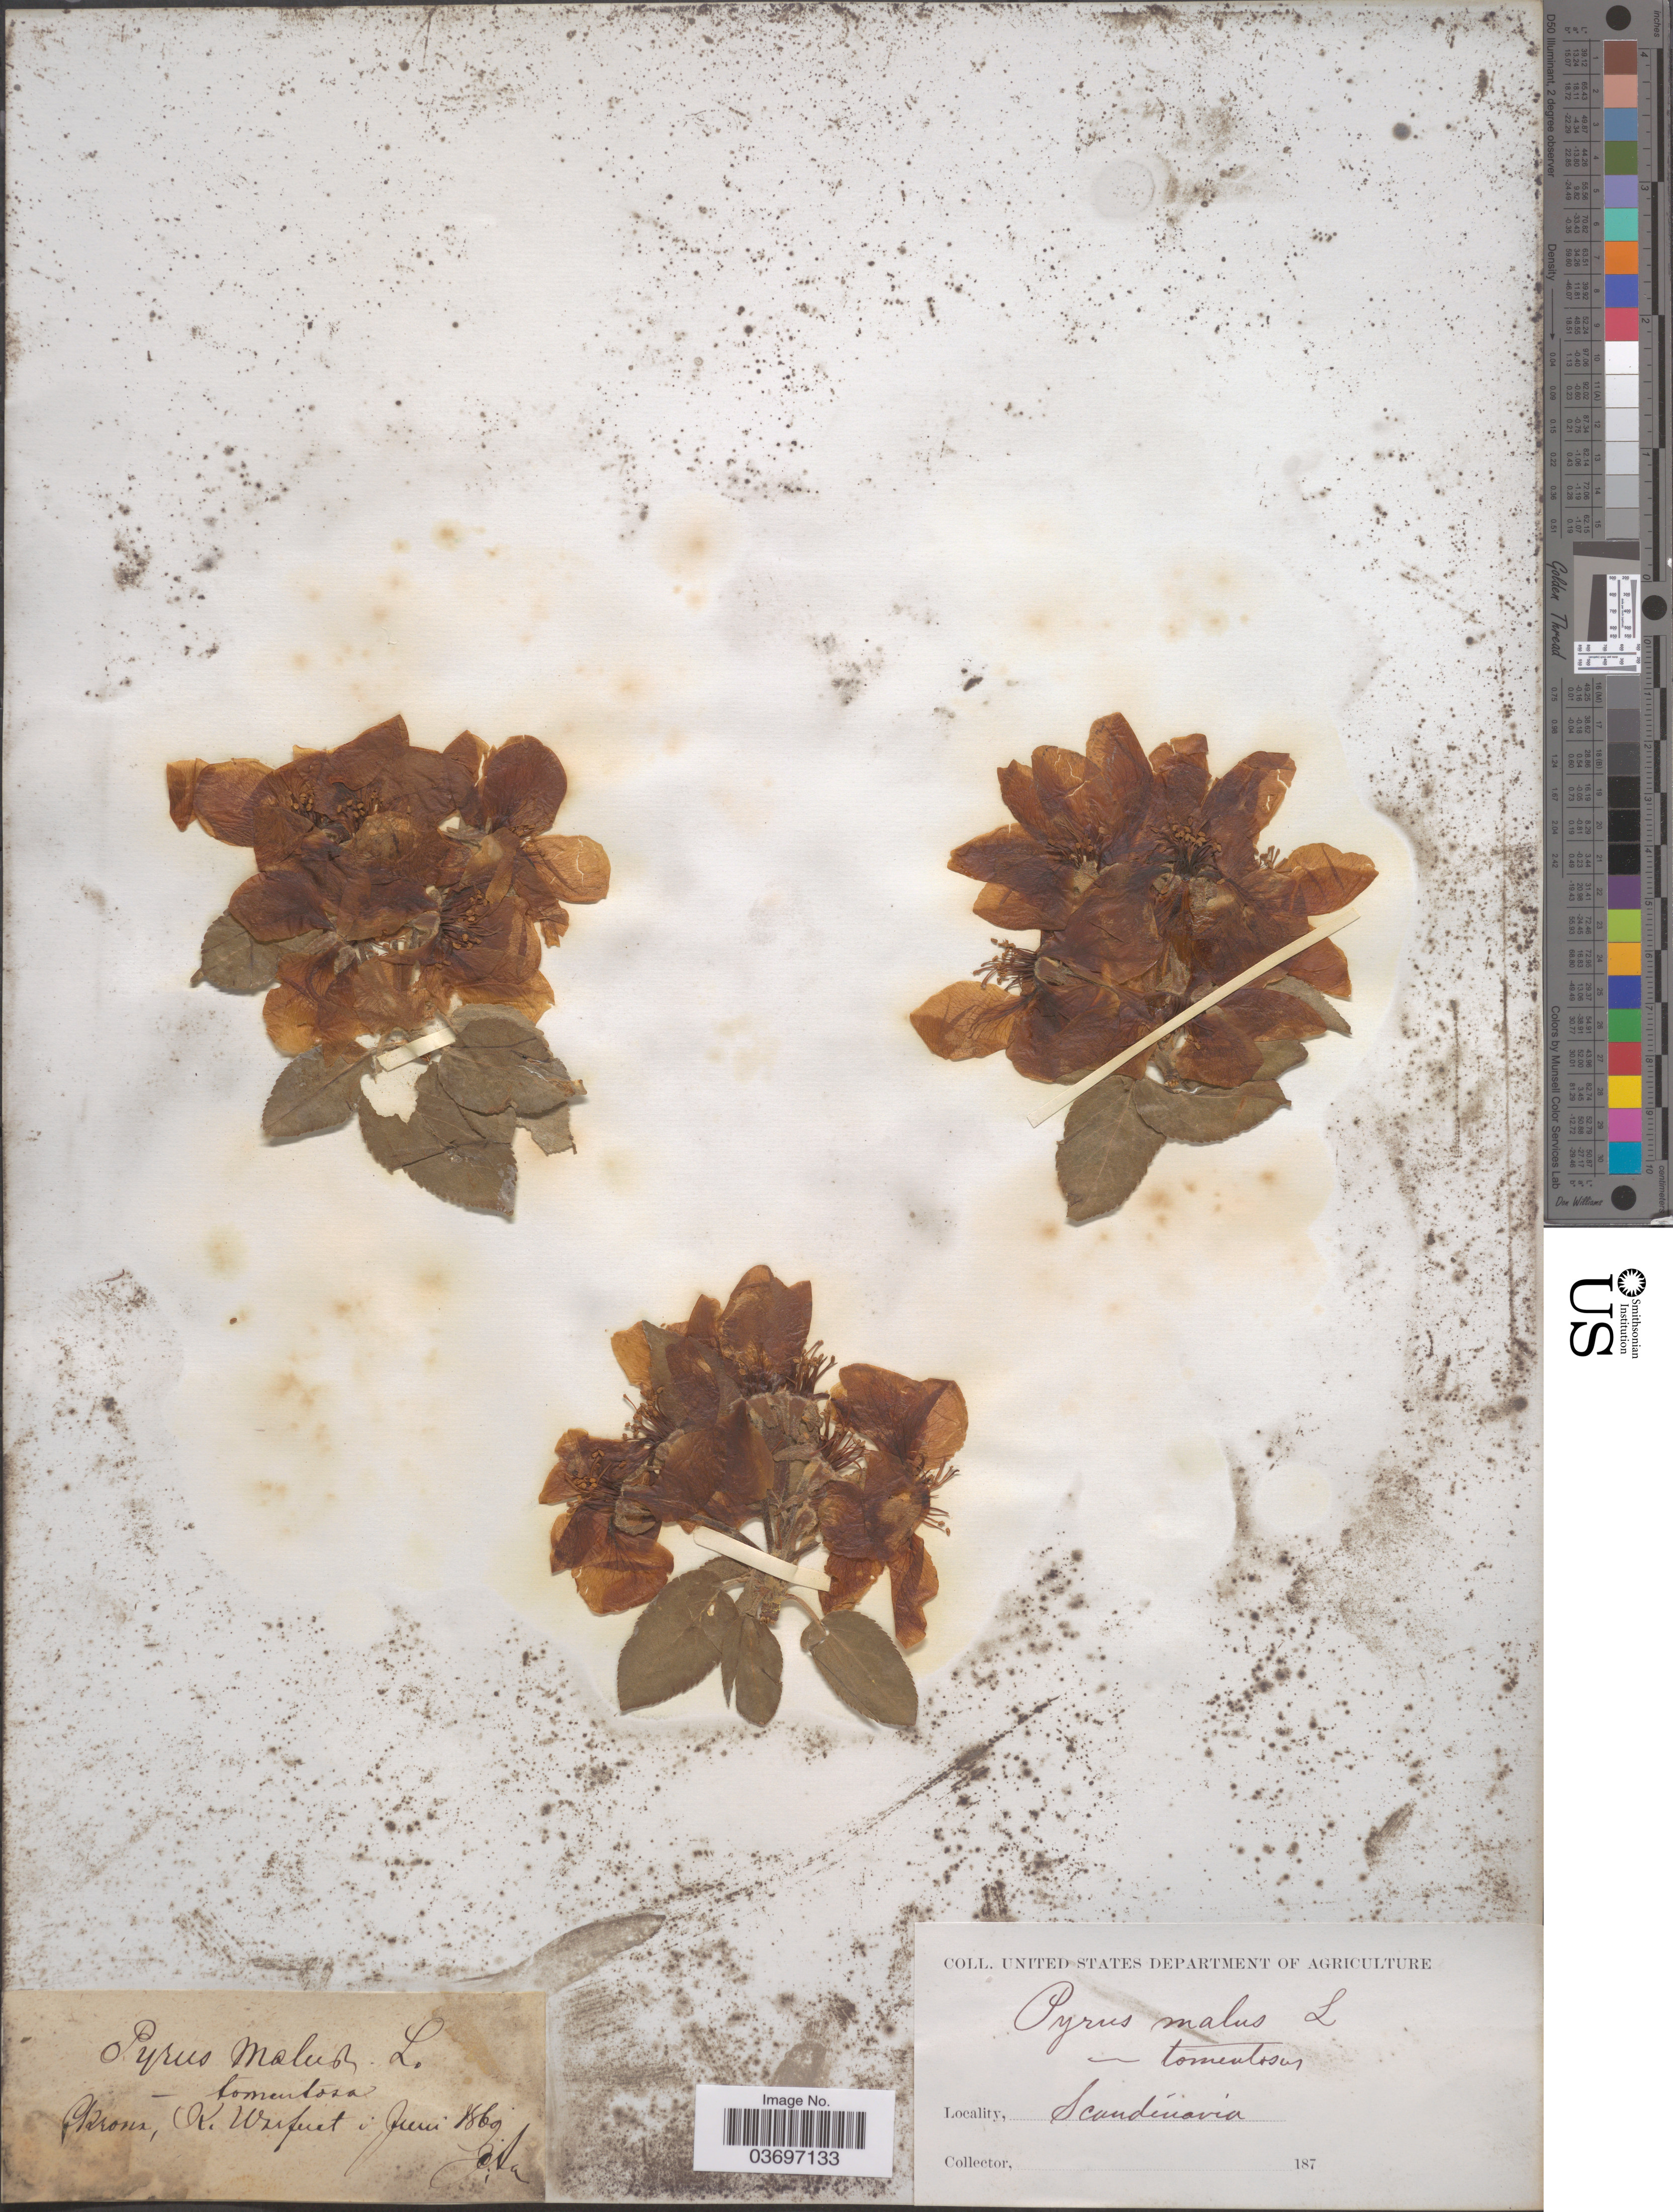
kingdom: Plantae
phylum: Tracheophyta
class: Magnoliopsida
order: Rosales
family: Rosaceae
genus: Malus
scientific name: Malus pumila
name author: Mill.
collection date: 1869-06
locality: Akronz [interpreted], K. Worfeet [interpreted]. Scandinavia